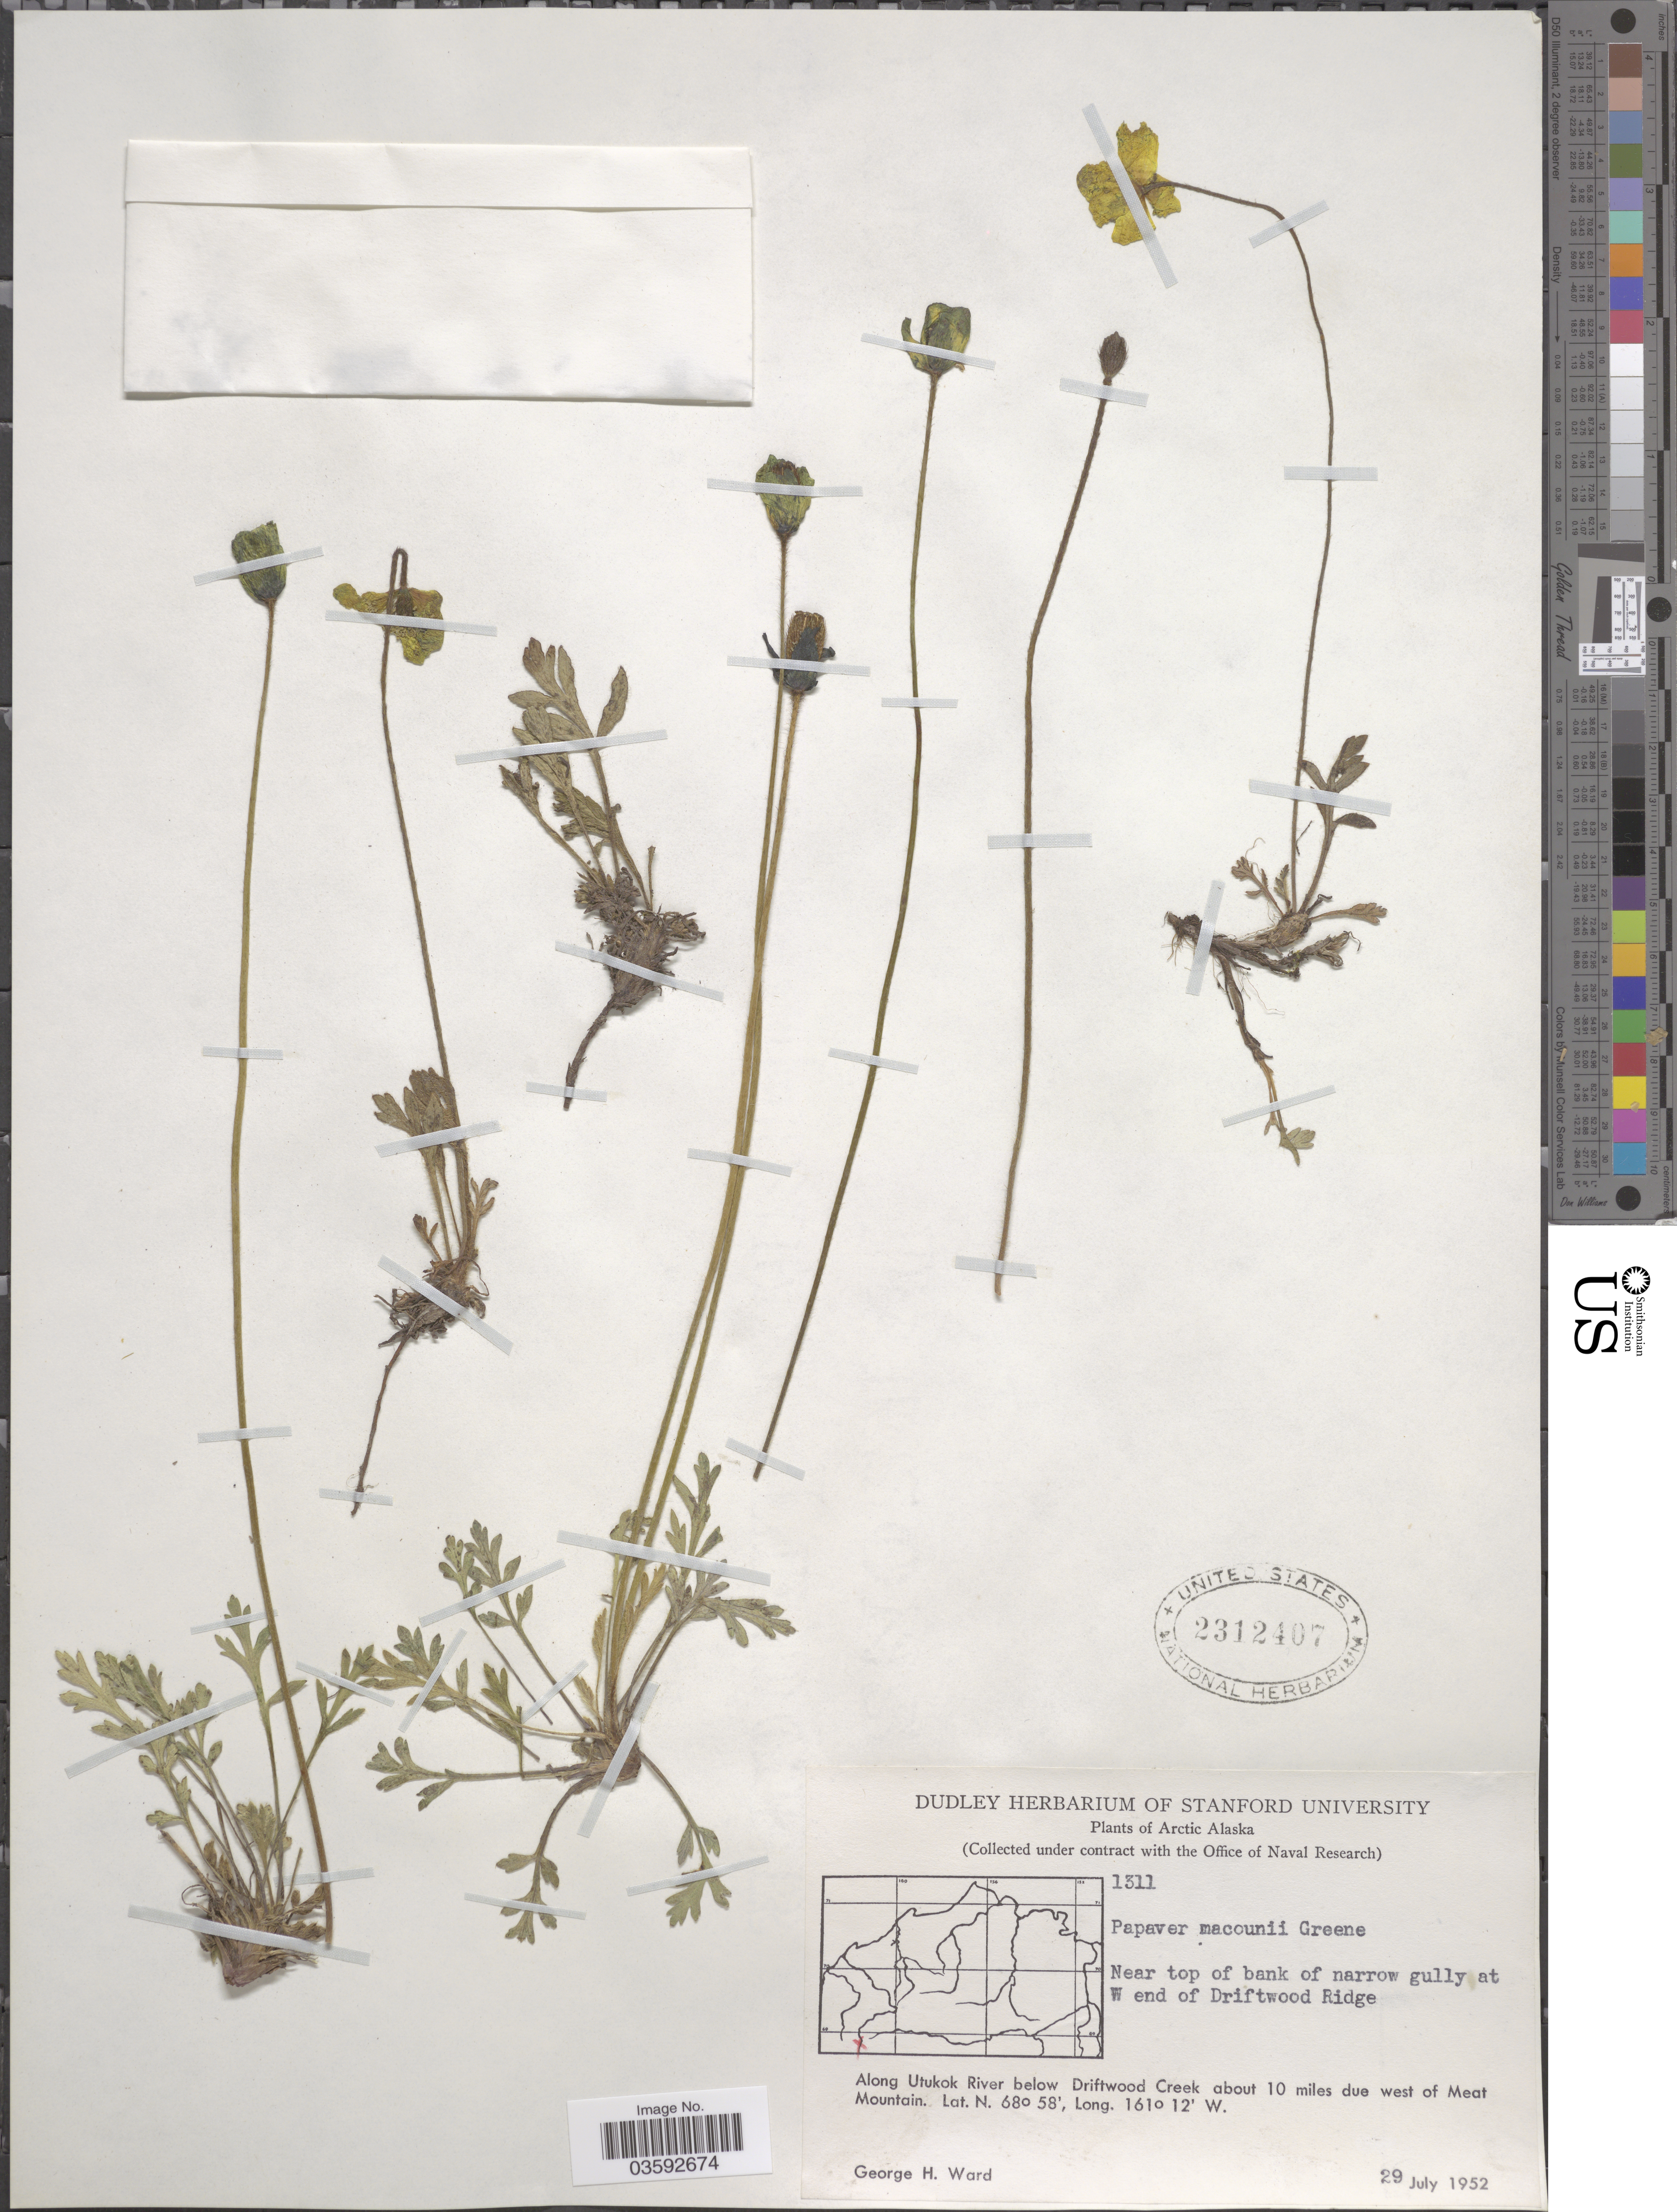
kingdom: Plantae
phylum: Tracheophyta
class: Magnoliopsida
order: Ranunculales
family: Papaveraceae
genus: Papaver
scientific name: Papaver macounii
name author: Greene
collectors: G. H. Ward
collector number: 1311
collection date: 1952-07-29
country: United States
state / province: Alaska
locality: Arctic Alaska. Near top of bank of narrow gully at W end of Driftwood Ridge. Along Utukok River below Driftwood Creek about 10 miles due west of Meat Mountain.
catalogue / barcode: US 2312407